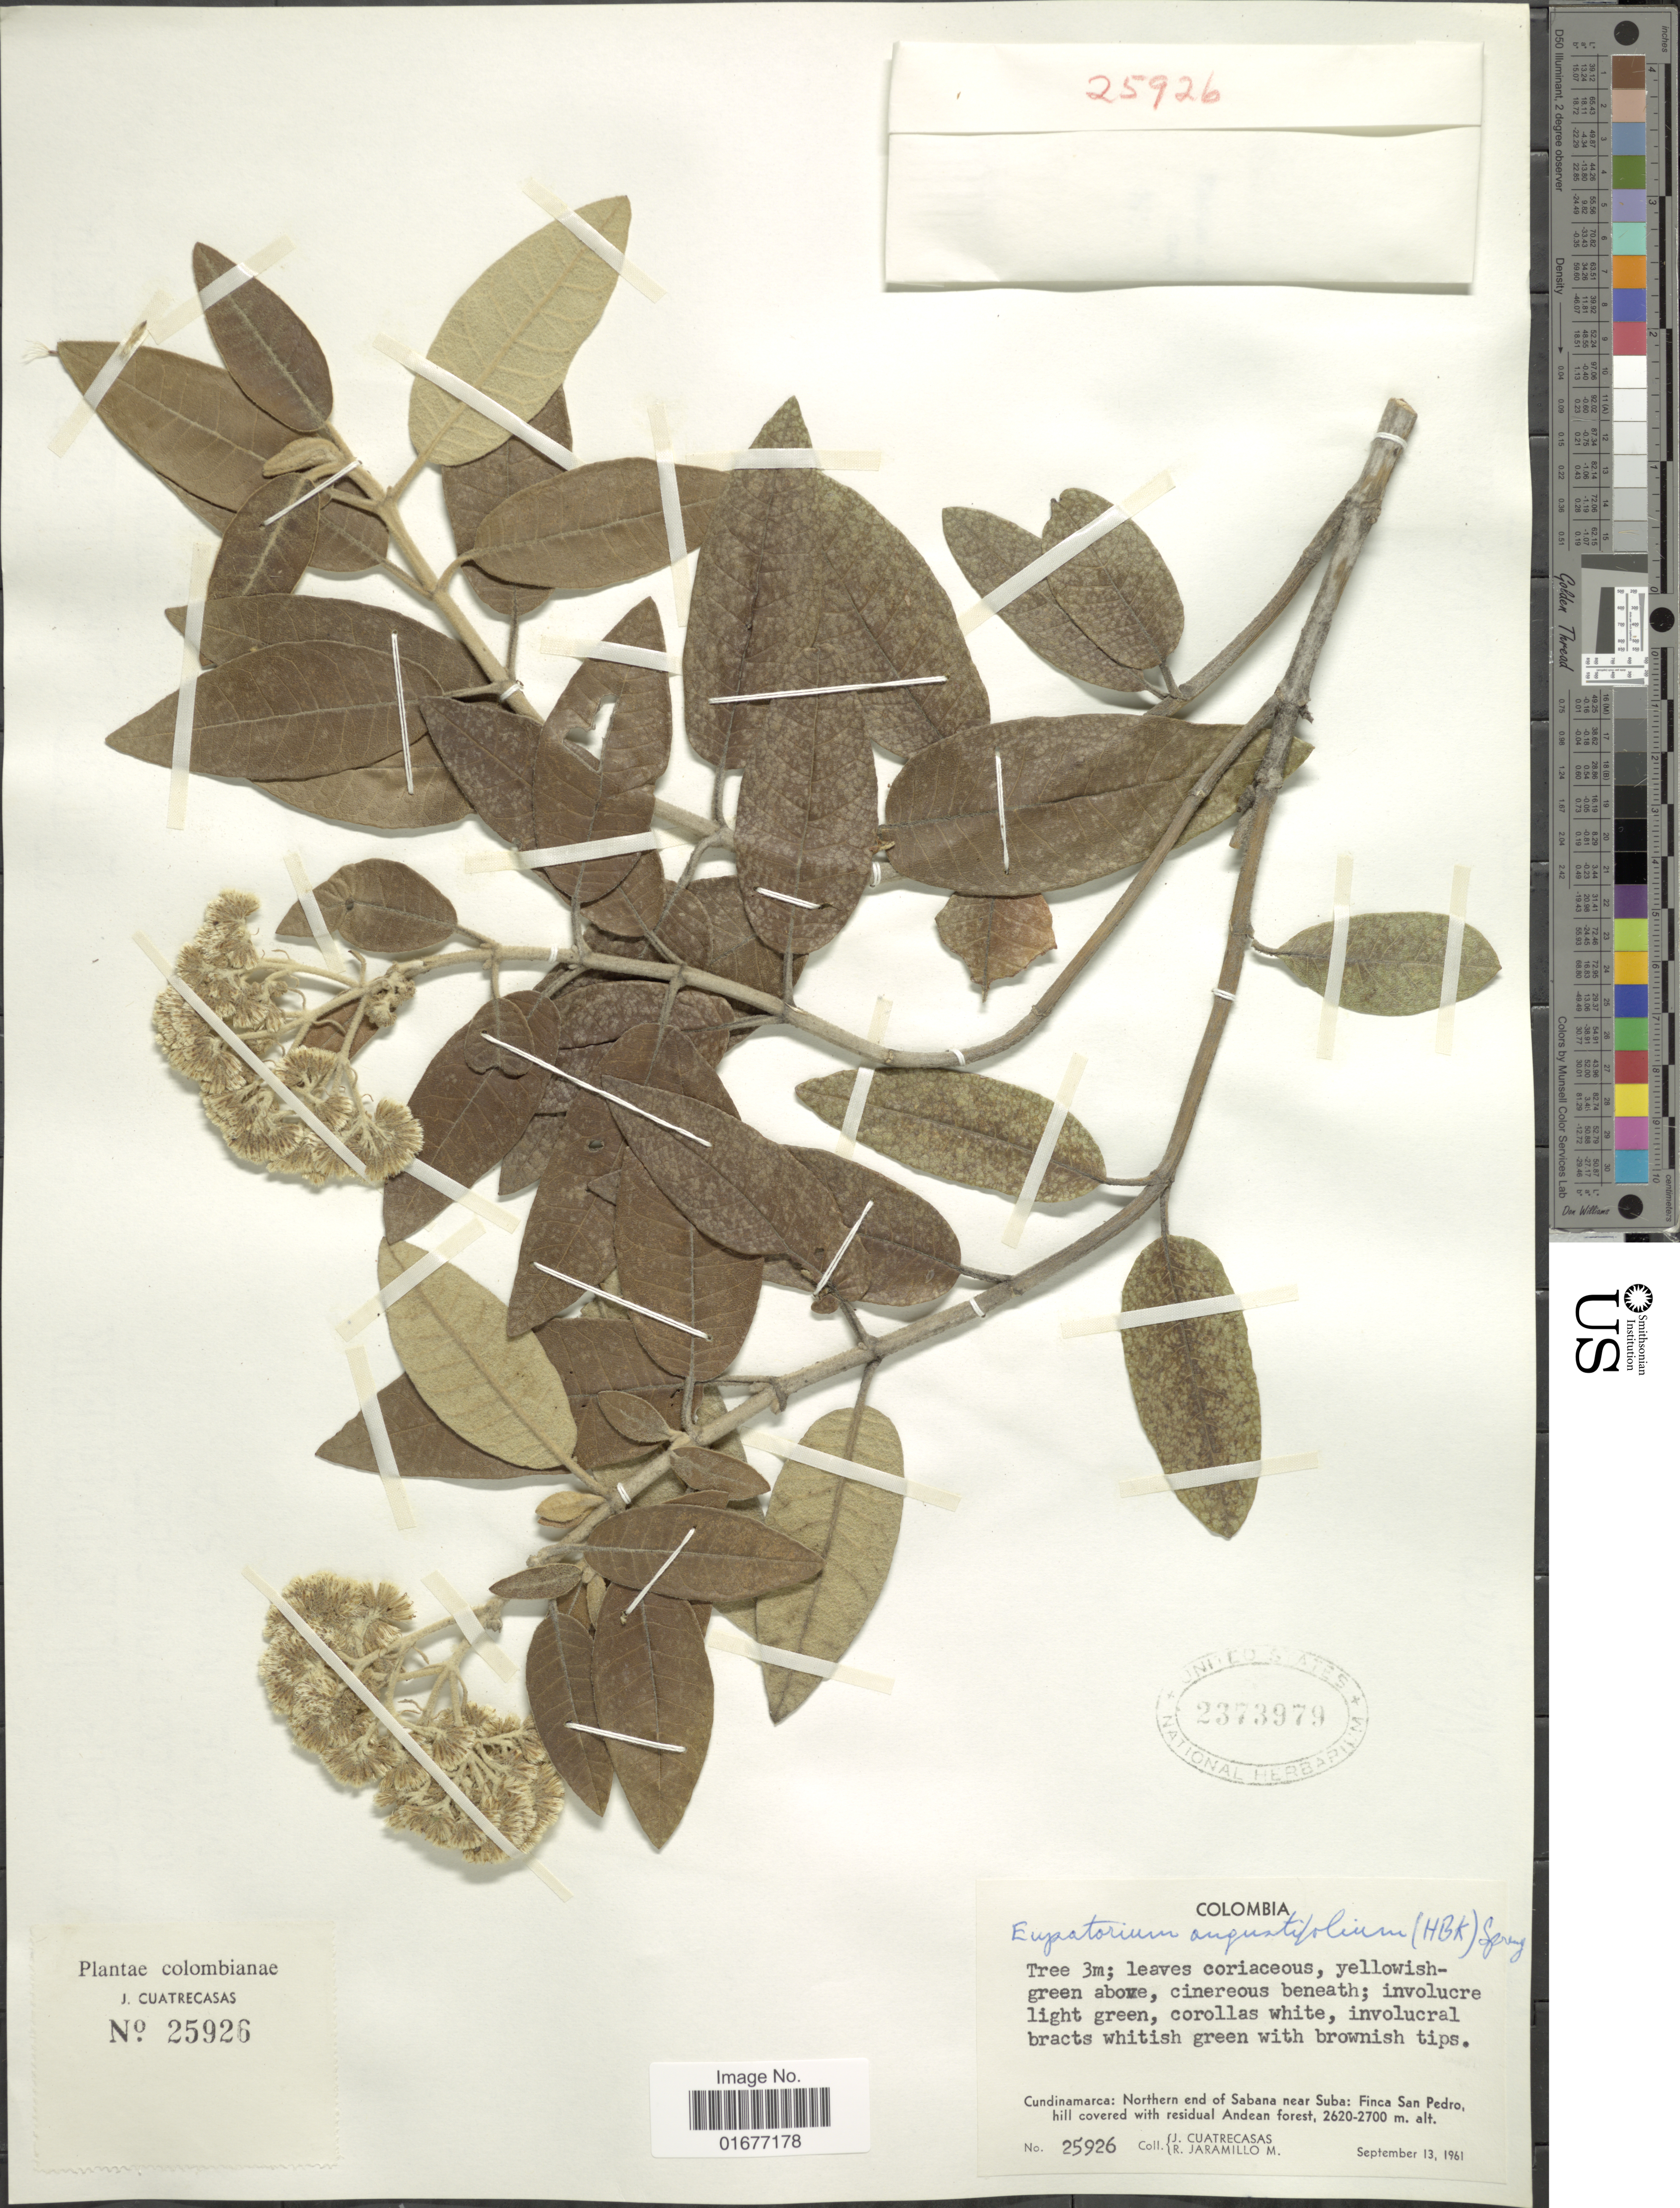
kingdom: Plantae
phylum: Tracheophyta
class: Magnoliopsida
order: Asterales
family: Asteraceae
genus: Ageratina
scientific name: Ageratina angustifolia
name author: (Kunth) R.M. King & H. Rob.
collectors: J. Cuatrecasas & R. Jaramillo M.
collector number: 25926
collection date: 1961-09-13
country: Colombia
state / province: Cundinamarca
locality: Northern end of Sabana near Suba: Finca San Pedro, hill covered with residual Andean Forest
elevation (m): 2620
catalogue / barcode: US 2373979